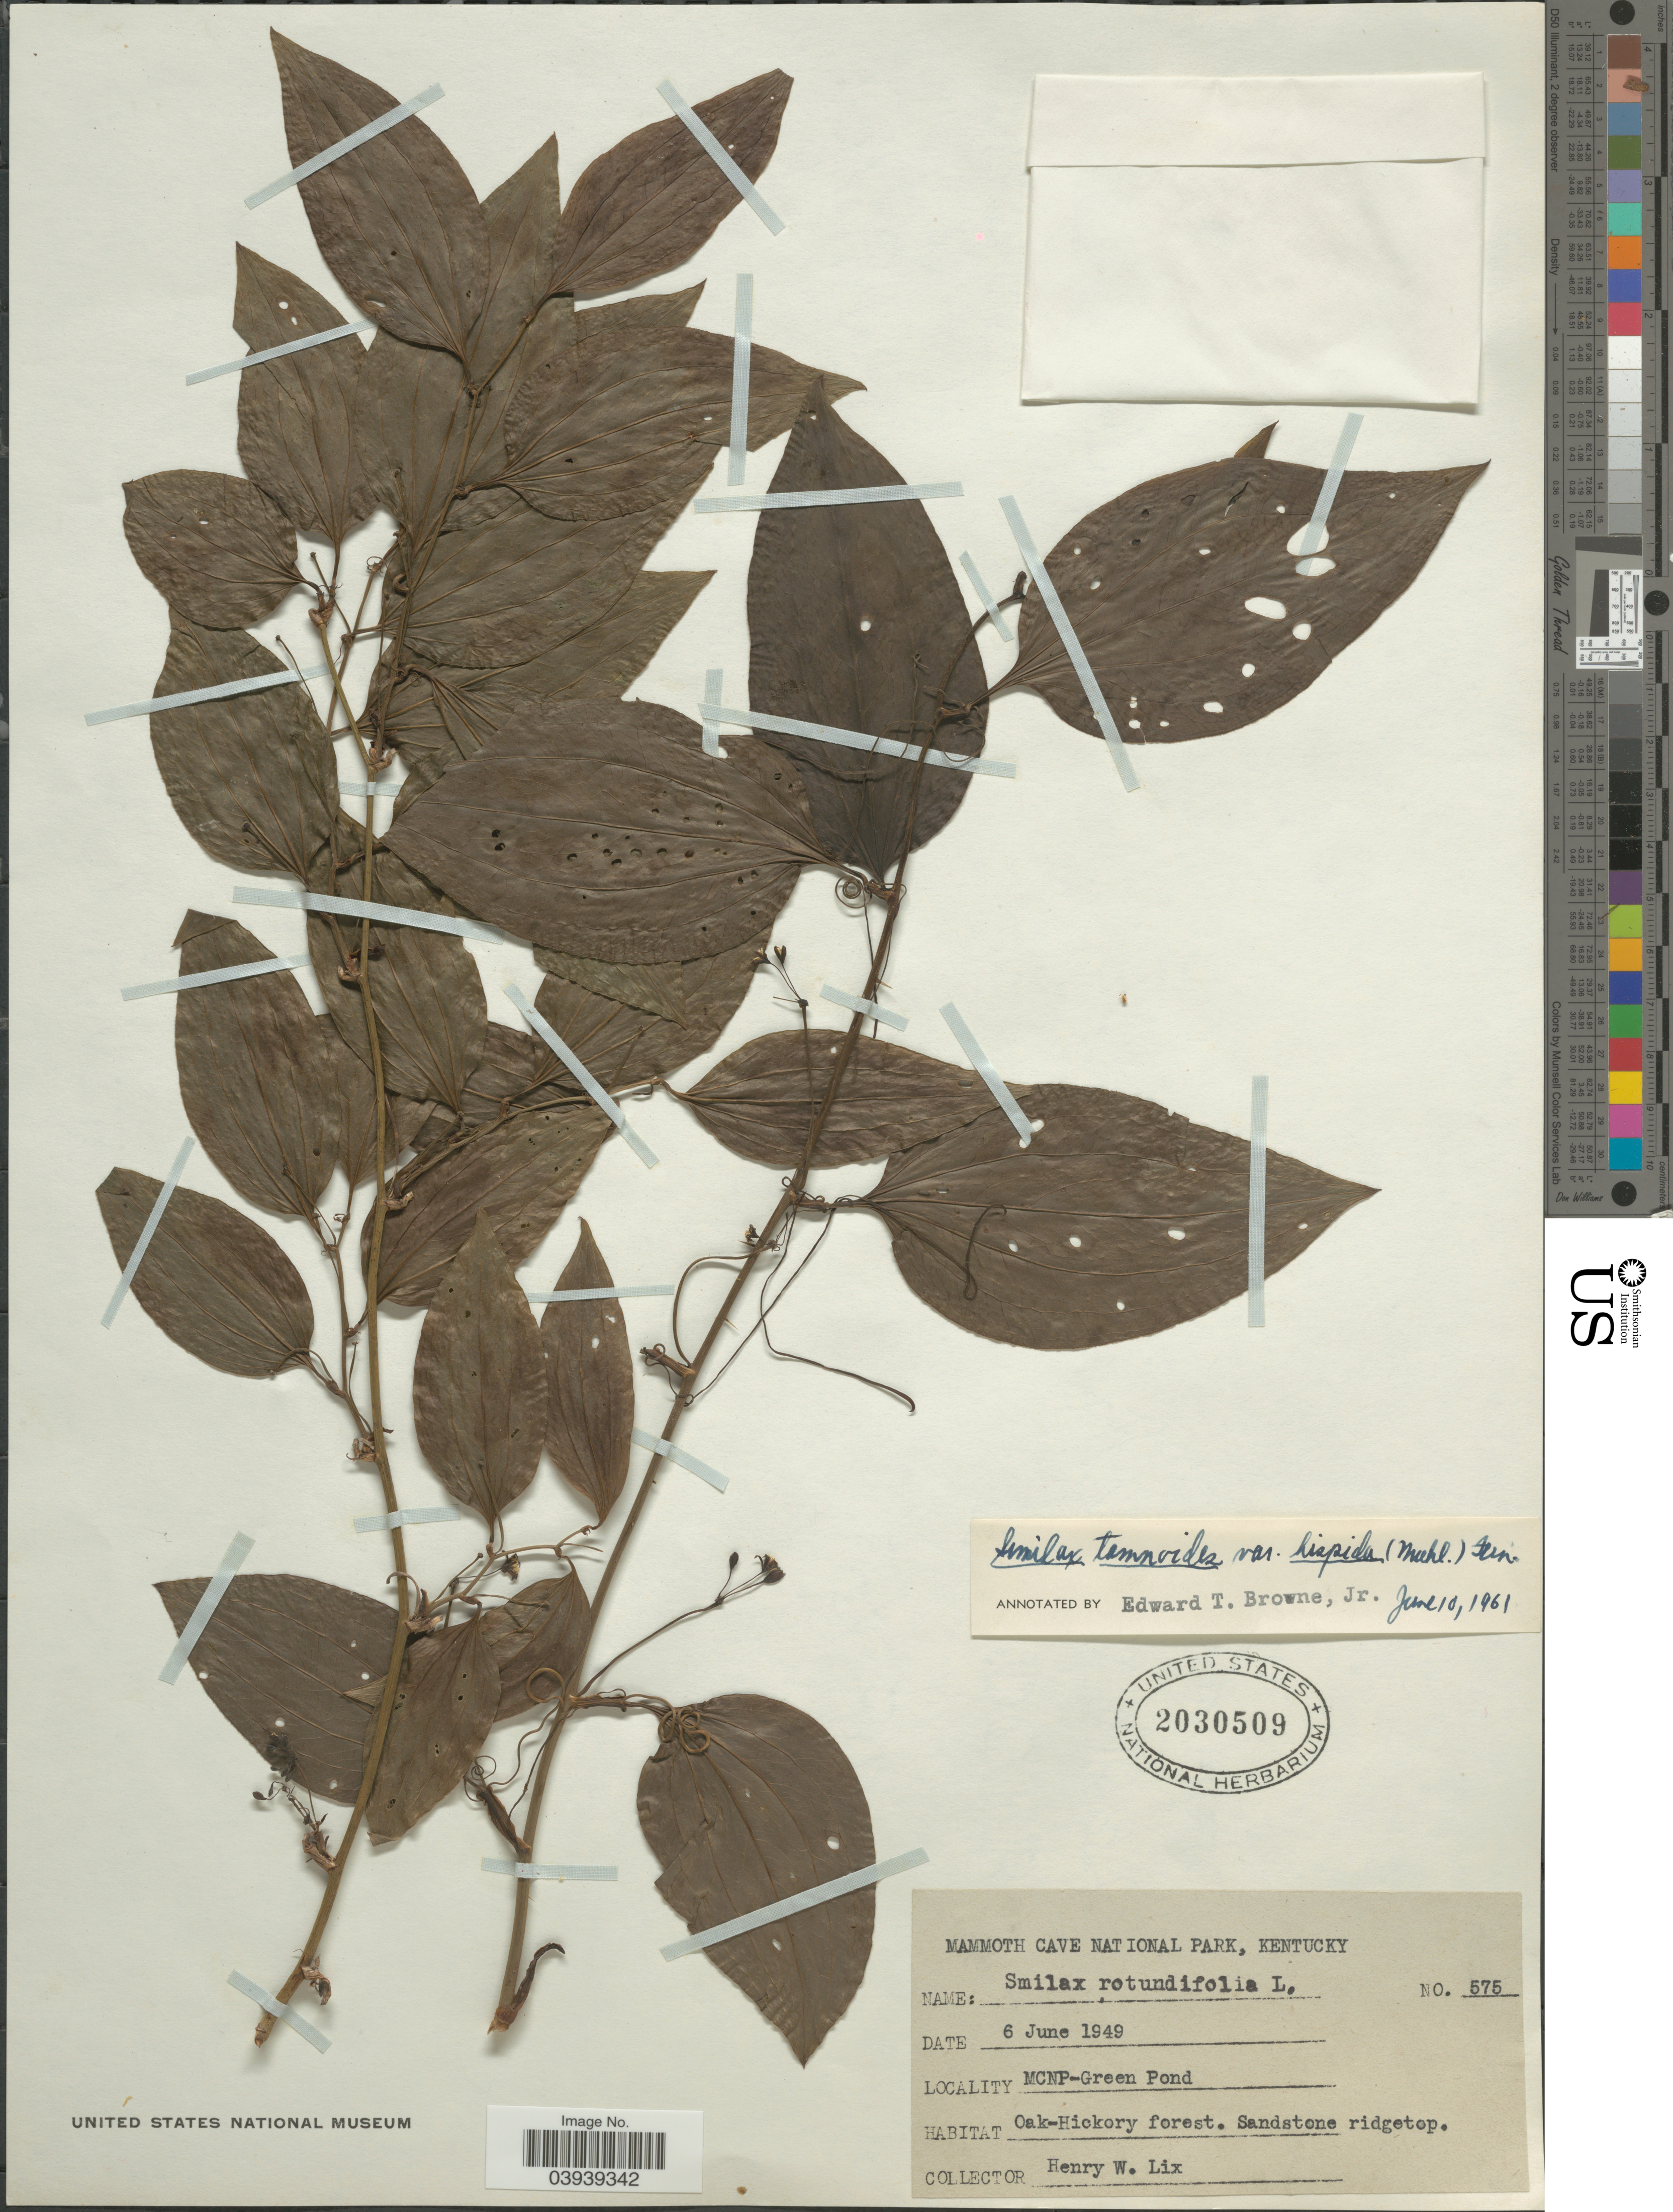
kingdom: Plantae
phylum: Tracheophyta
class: Liliopsida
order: Liliales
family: Smilacaceae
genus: Smilax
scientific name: Smilax tamnoides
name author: L.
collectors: H. W. Lix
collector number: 575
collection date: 1949-06-06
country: United States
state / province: Kentucky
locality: Mammoth Cave National Park. MCNP- Green Pond.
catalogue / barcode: US 2030509